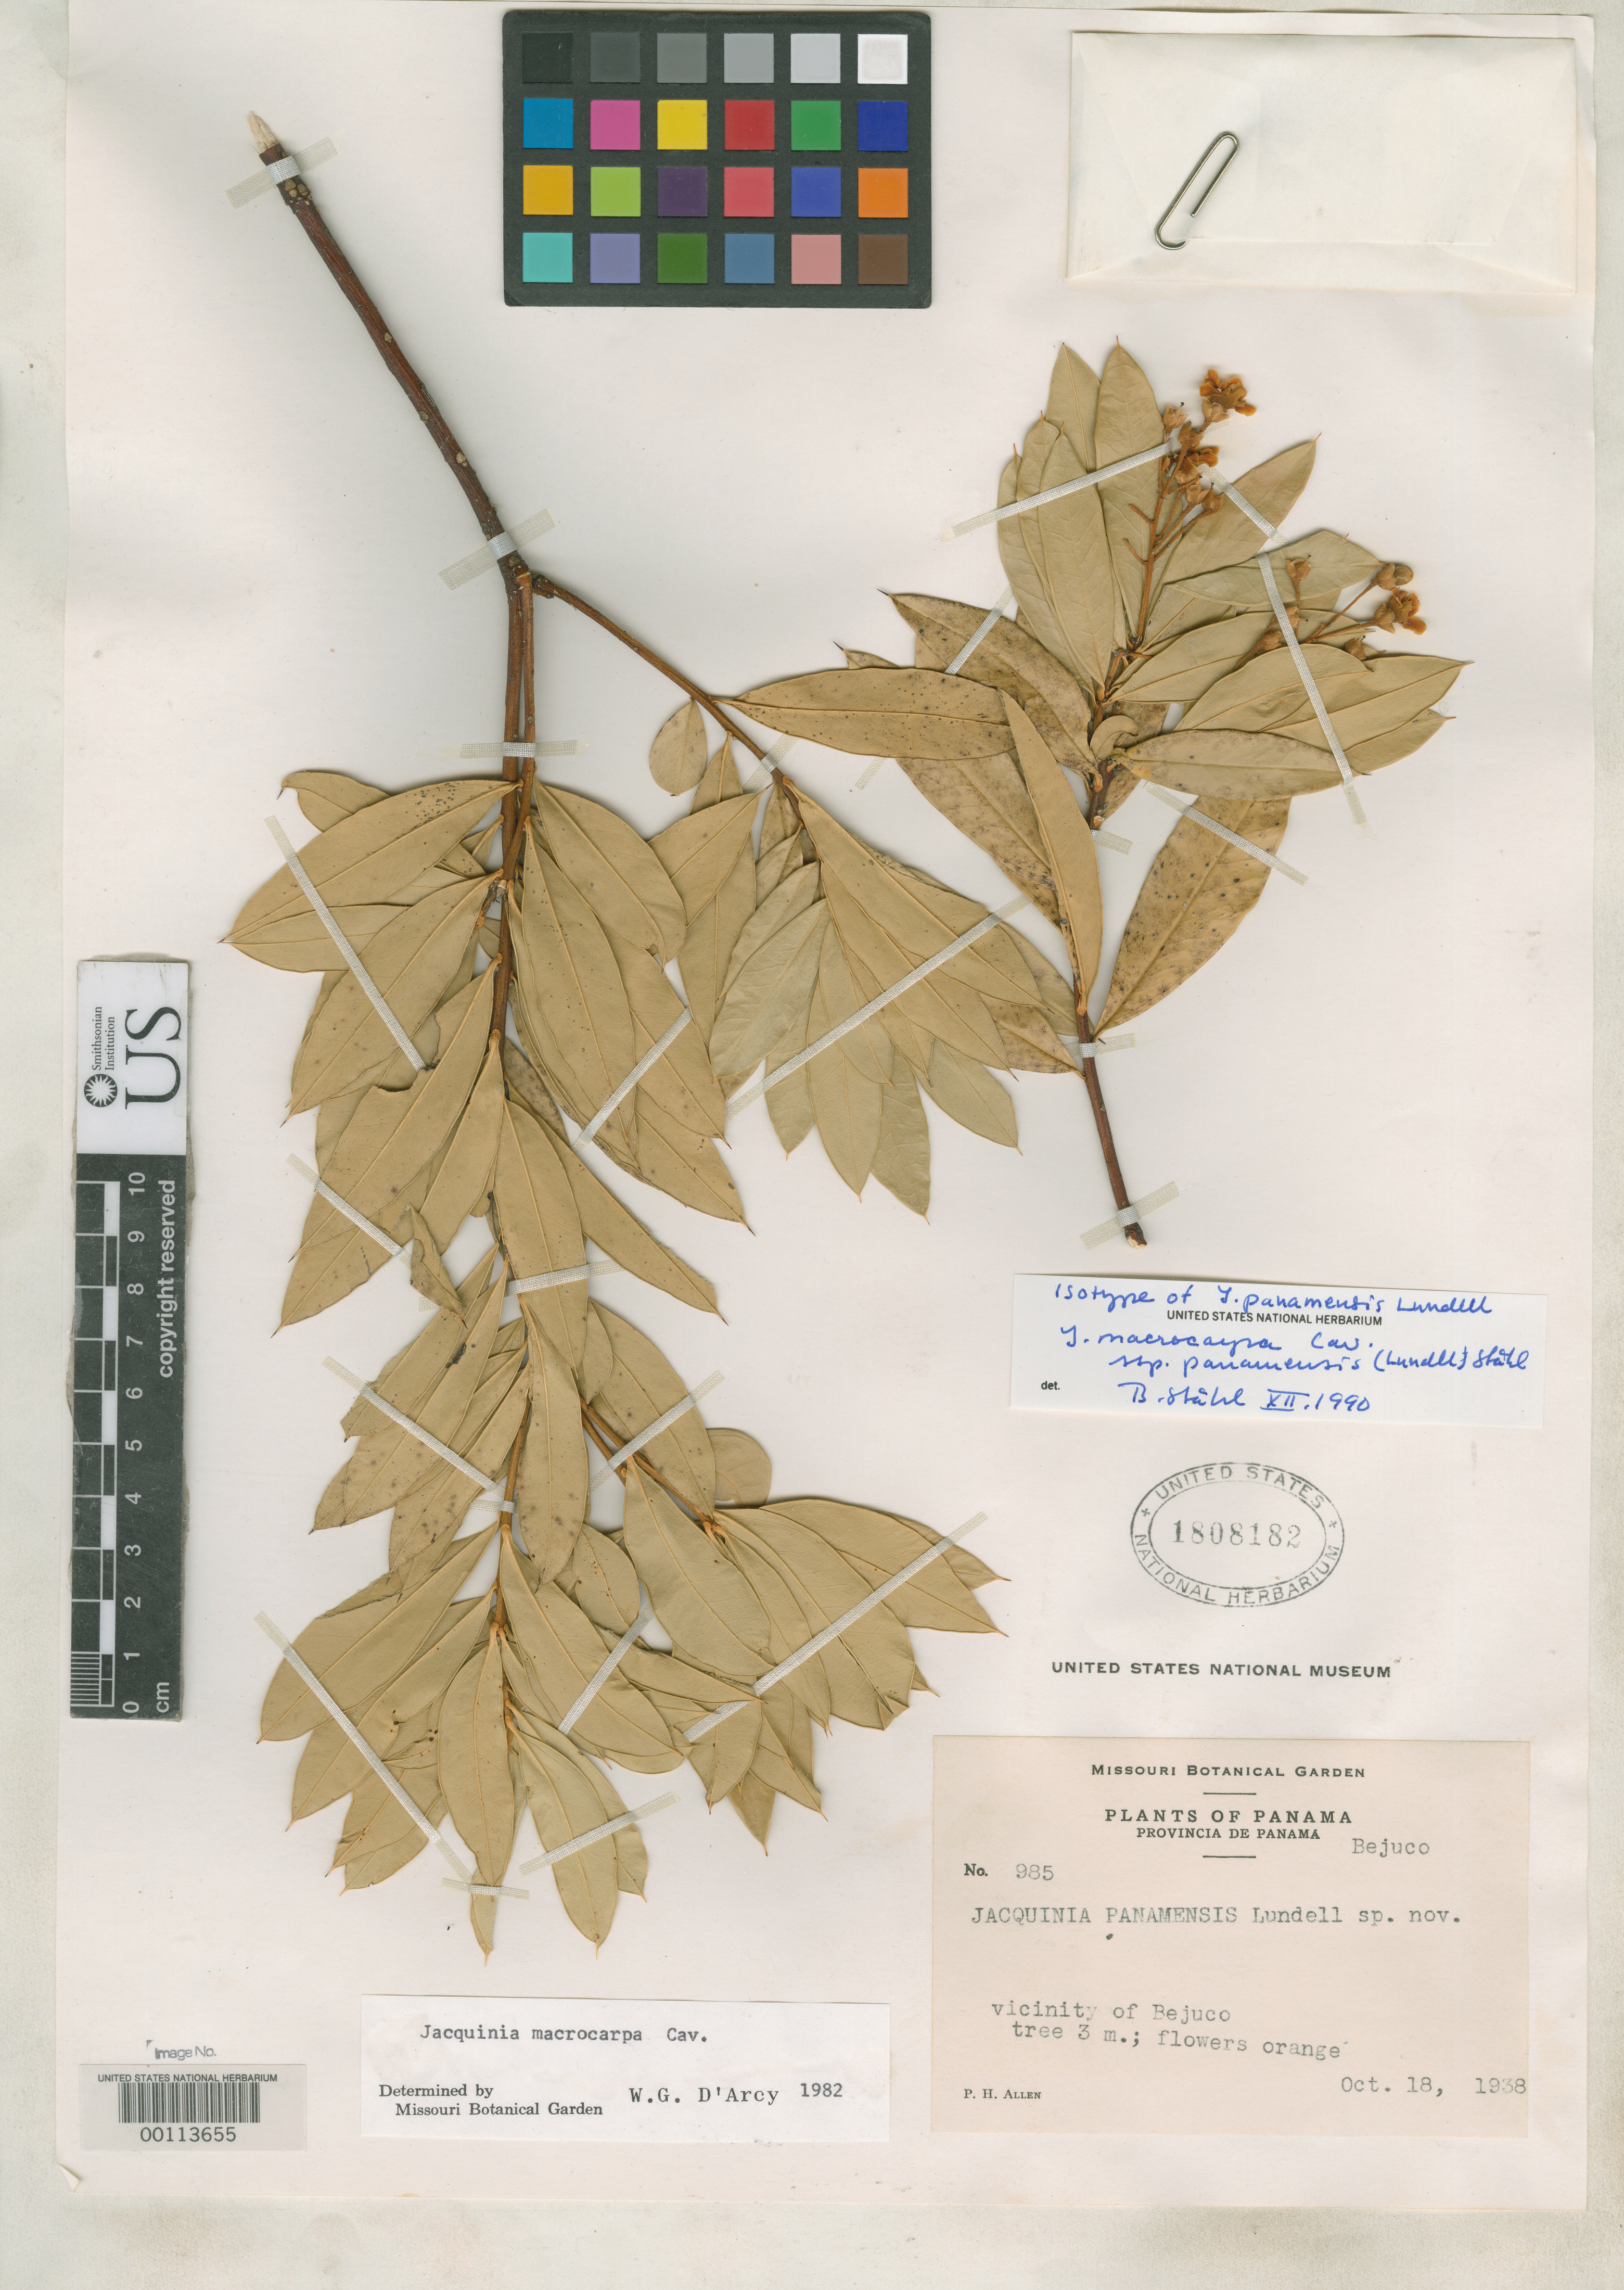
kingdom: Plantae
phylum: Tracheophyta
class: Magnoliopsida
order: Ericales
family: Primulaceae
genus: Jacquinia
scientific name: Jacquinia panamensis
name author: Lundell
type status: Isotype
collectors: P. H. Allen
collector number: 985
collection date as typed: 18 Oct 1938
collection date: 1938-10-18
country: Panama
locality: Vicinity of Bejuca.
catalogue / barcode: US 1808182